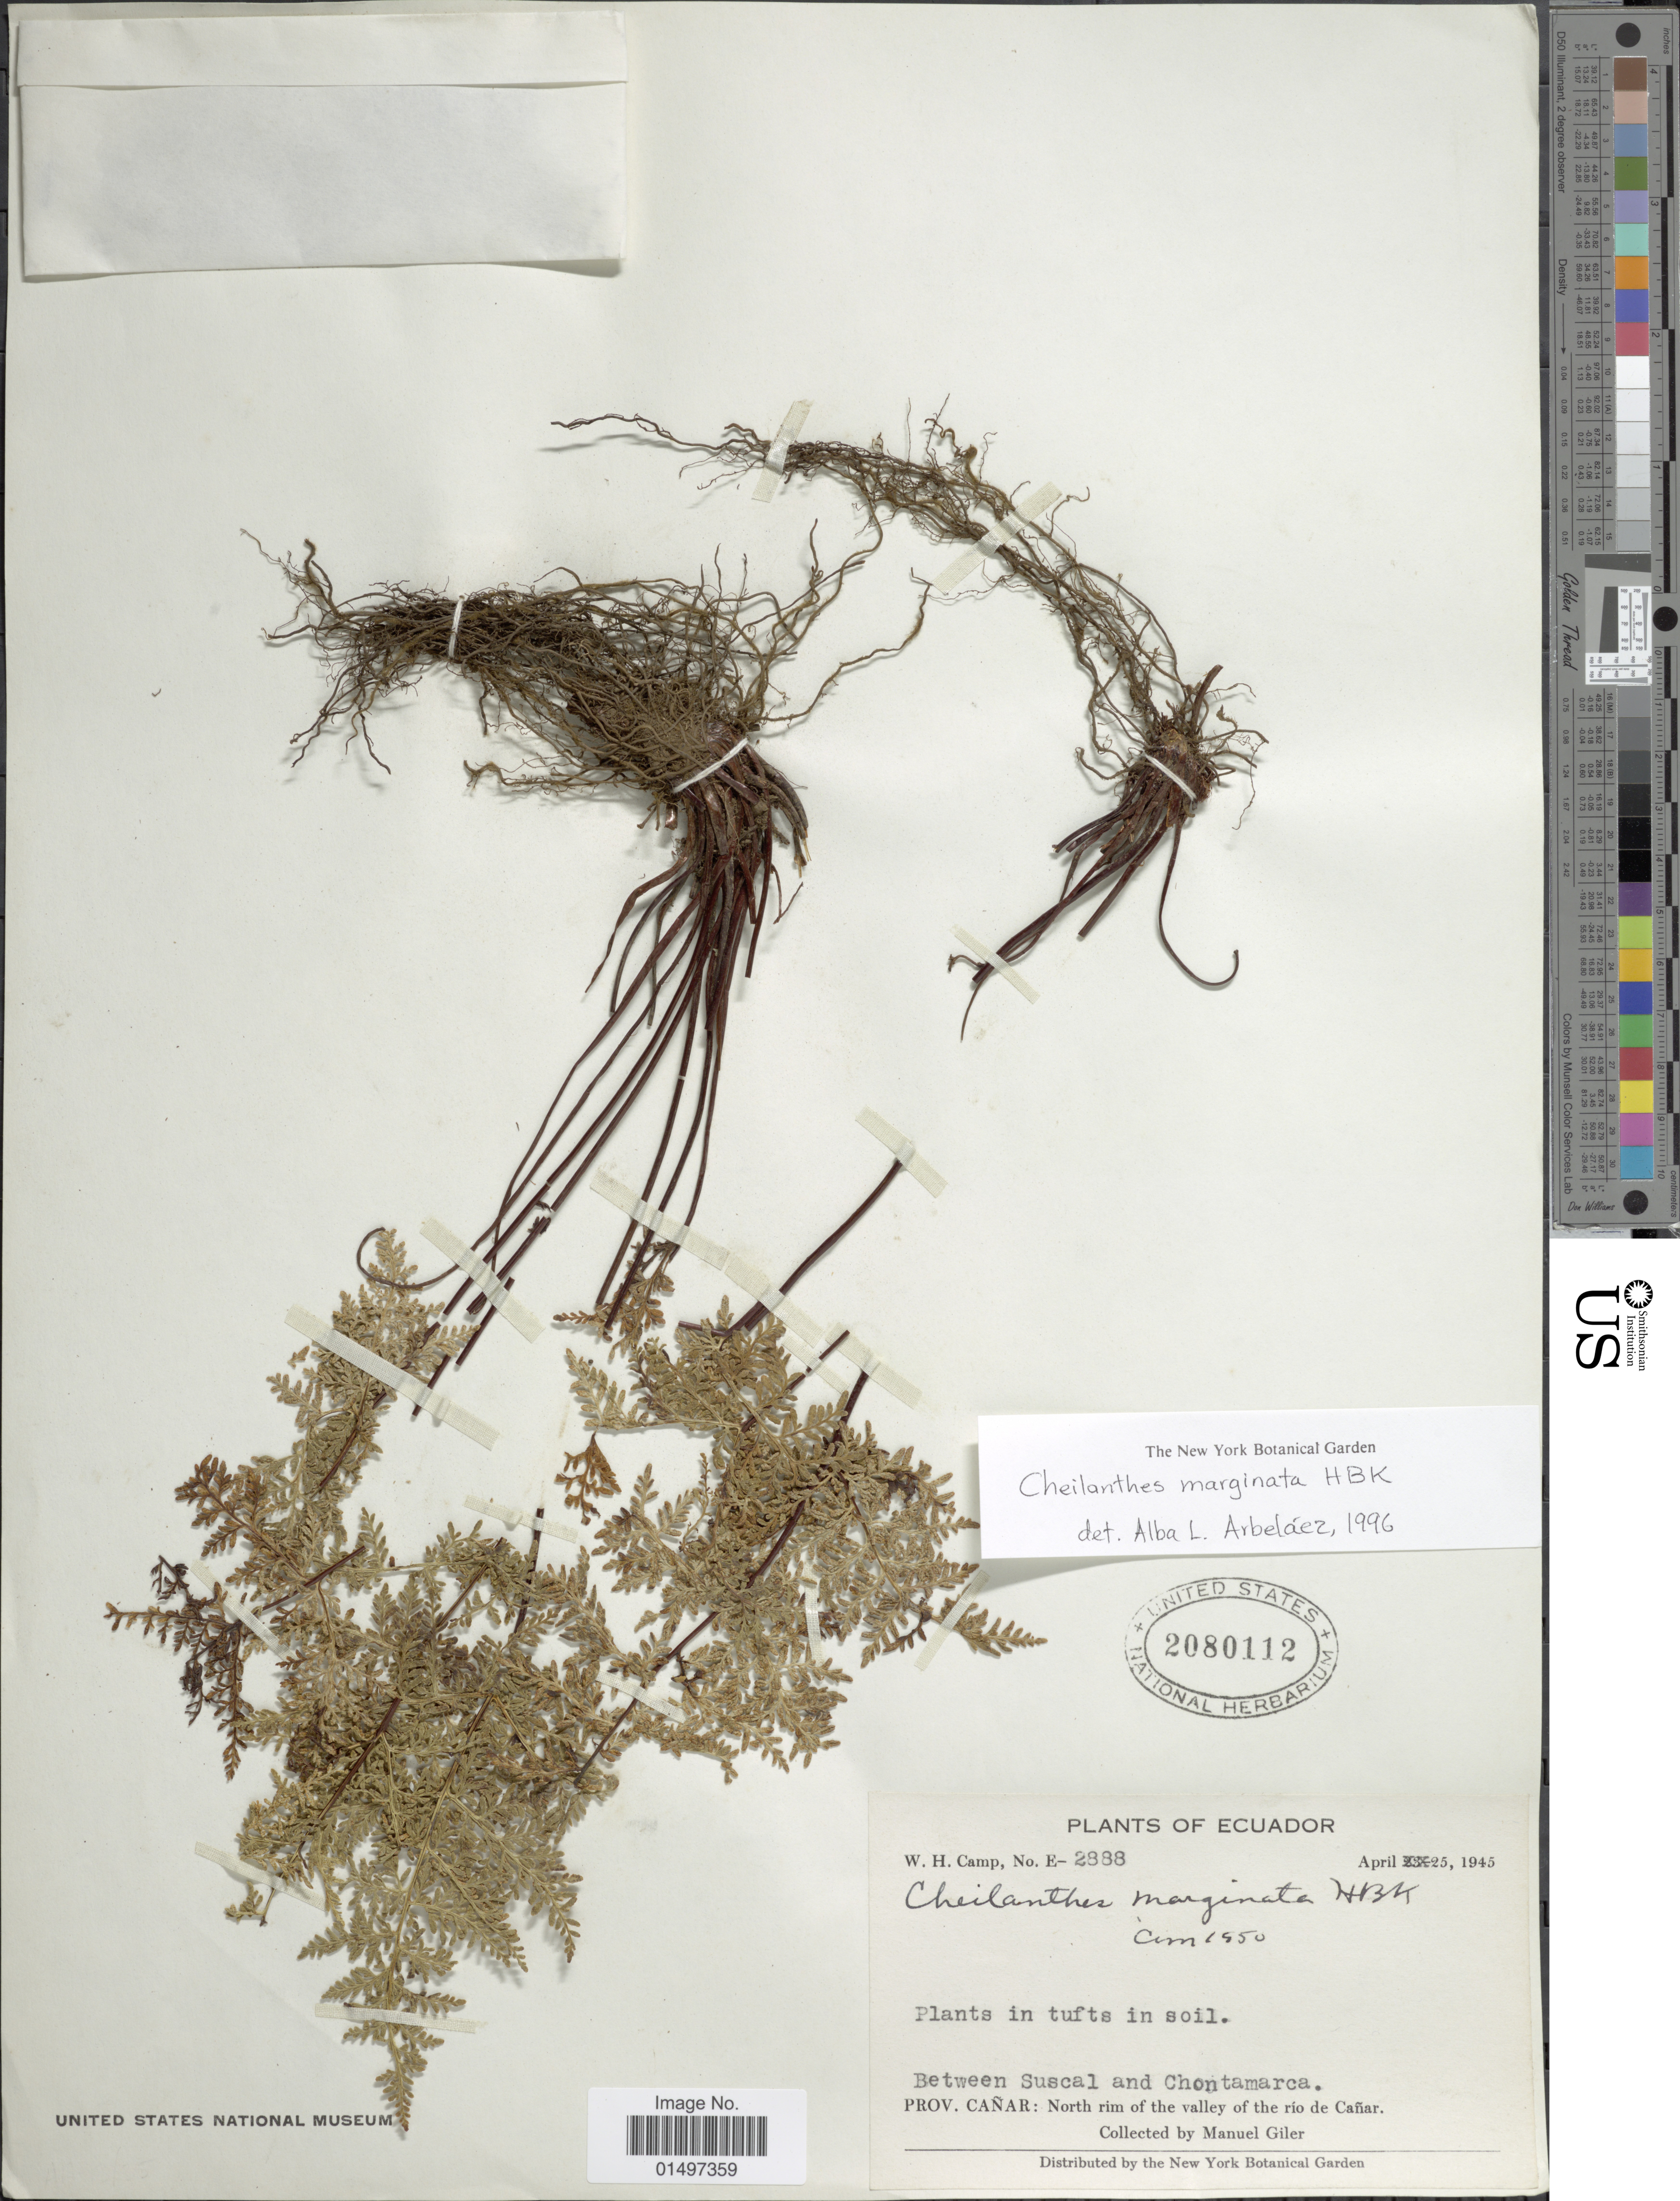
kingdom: Plantae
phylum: Tracheophyta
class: Polypodiopsida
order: Polypodiales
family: Pteridaceae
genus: Gaga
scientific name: Gaga marginata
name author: (Kunth) Fay W. Li & Windham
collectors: W. H. Camp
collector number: E-2888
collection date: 1945-04-25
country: Ecuador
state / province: Cañar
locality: Between Suscal and Chontamarca. Prov. Canar: North rim of the valley of the rio de Canar.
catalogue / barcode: US 2080112